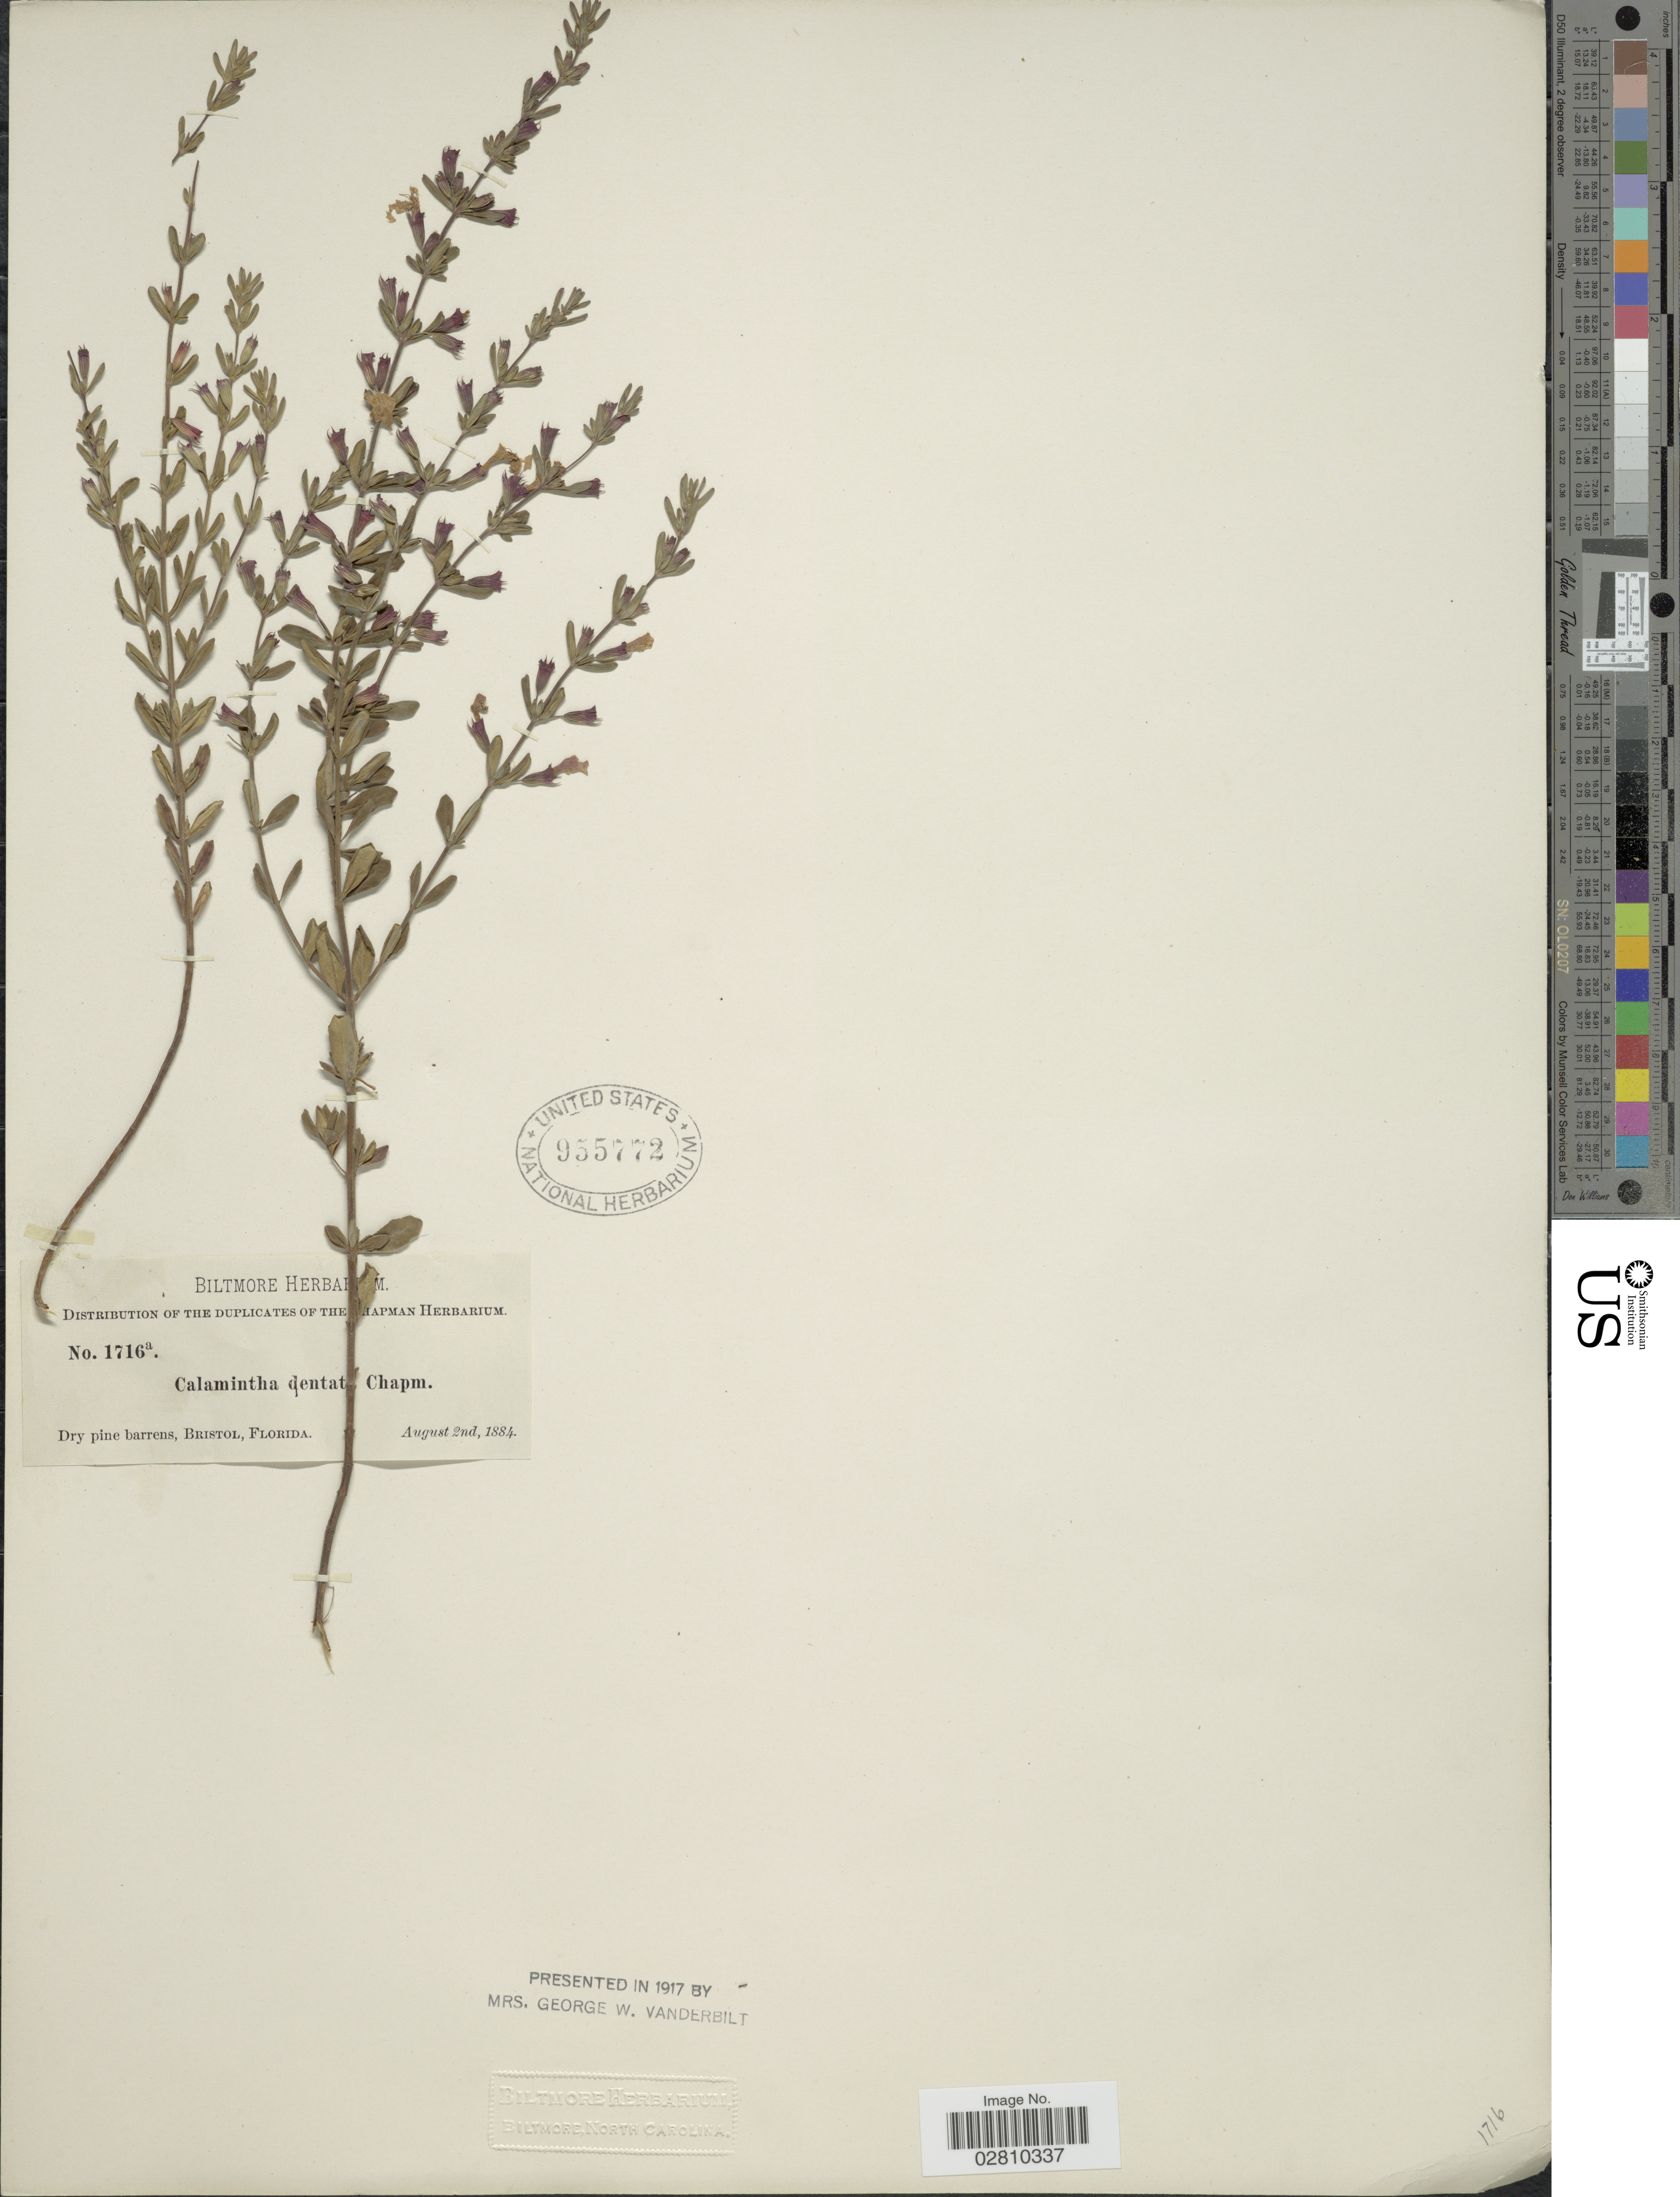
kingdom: Plantae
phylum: Tracheophyta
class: Magnoliopsida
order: Lamiales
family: Lamiaceae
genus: Clinopodium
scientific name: Clinopodium dentatum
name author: (Chapm.) Kuntze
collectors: ex herb. Biltmore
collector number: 1716a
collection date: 1884-08-02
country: United States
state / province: Florida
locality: Dry pine barrens, Bristol.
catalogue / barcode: US 955772